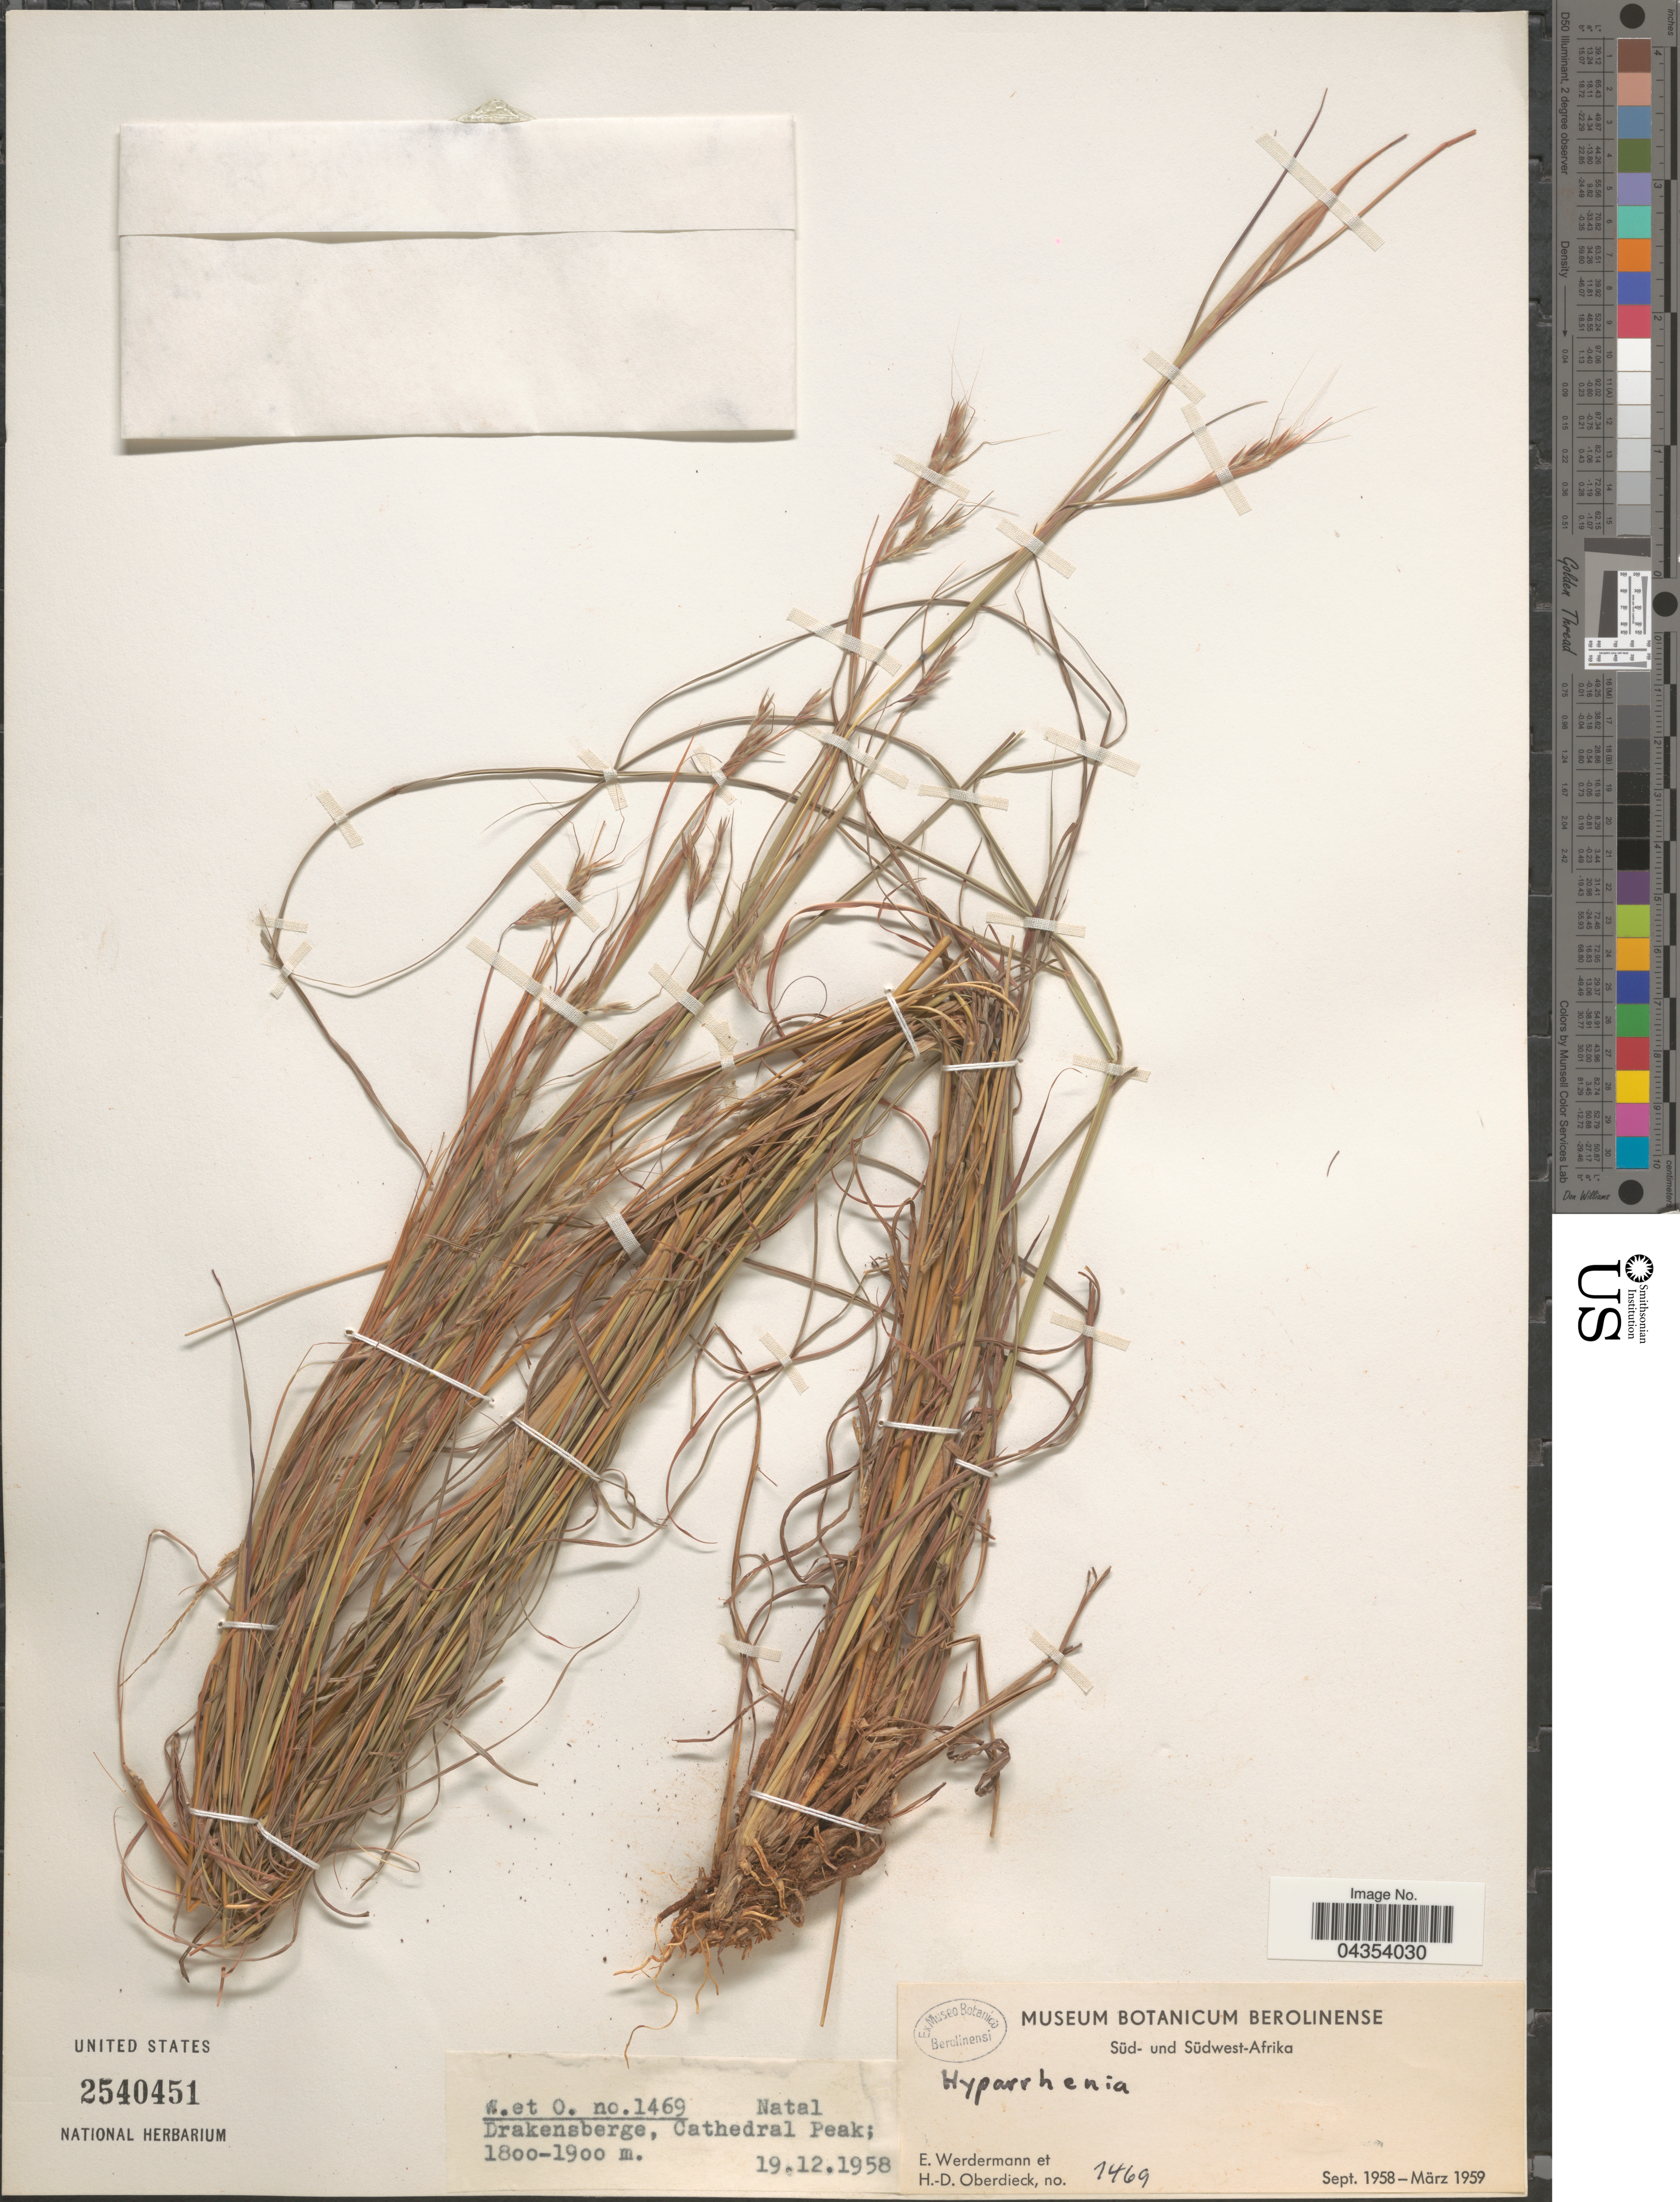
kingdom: Plantae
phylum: Tracheophyta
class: Liliopsida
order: Poales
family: Poaceae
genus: Hyparrhenia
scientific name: Hyparrhenia sp.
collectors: E. Werdermann & H. Oberdieck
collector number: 1469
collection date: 1958-12-19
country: South Africa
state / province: KwaZulu-Natal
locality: Natal. Drakensberge, Cathedral Peak.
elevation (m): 1800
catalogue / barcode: US 2540451